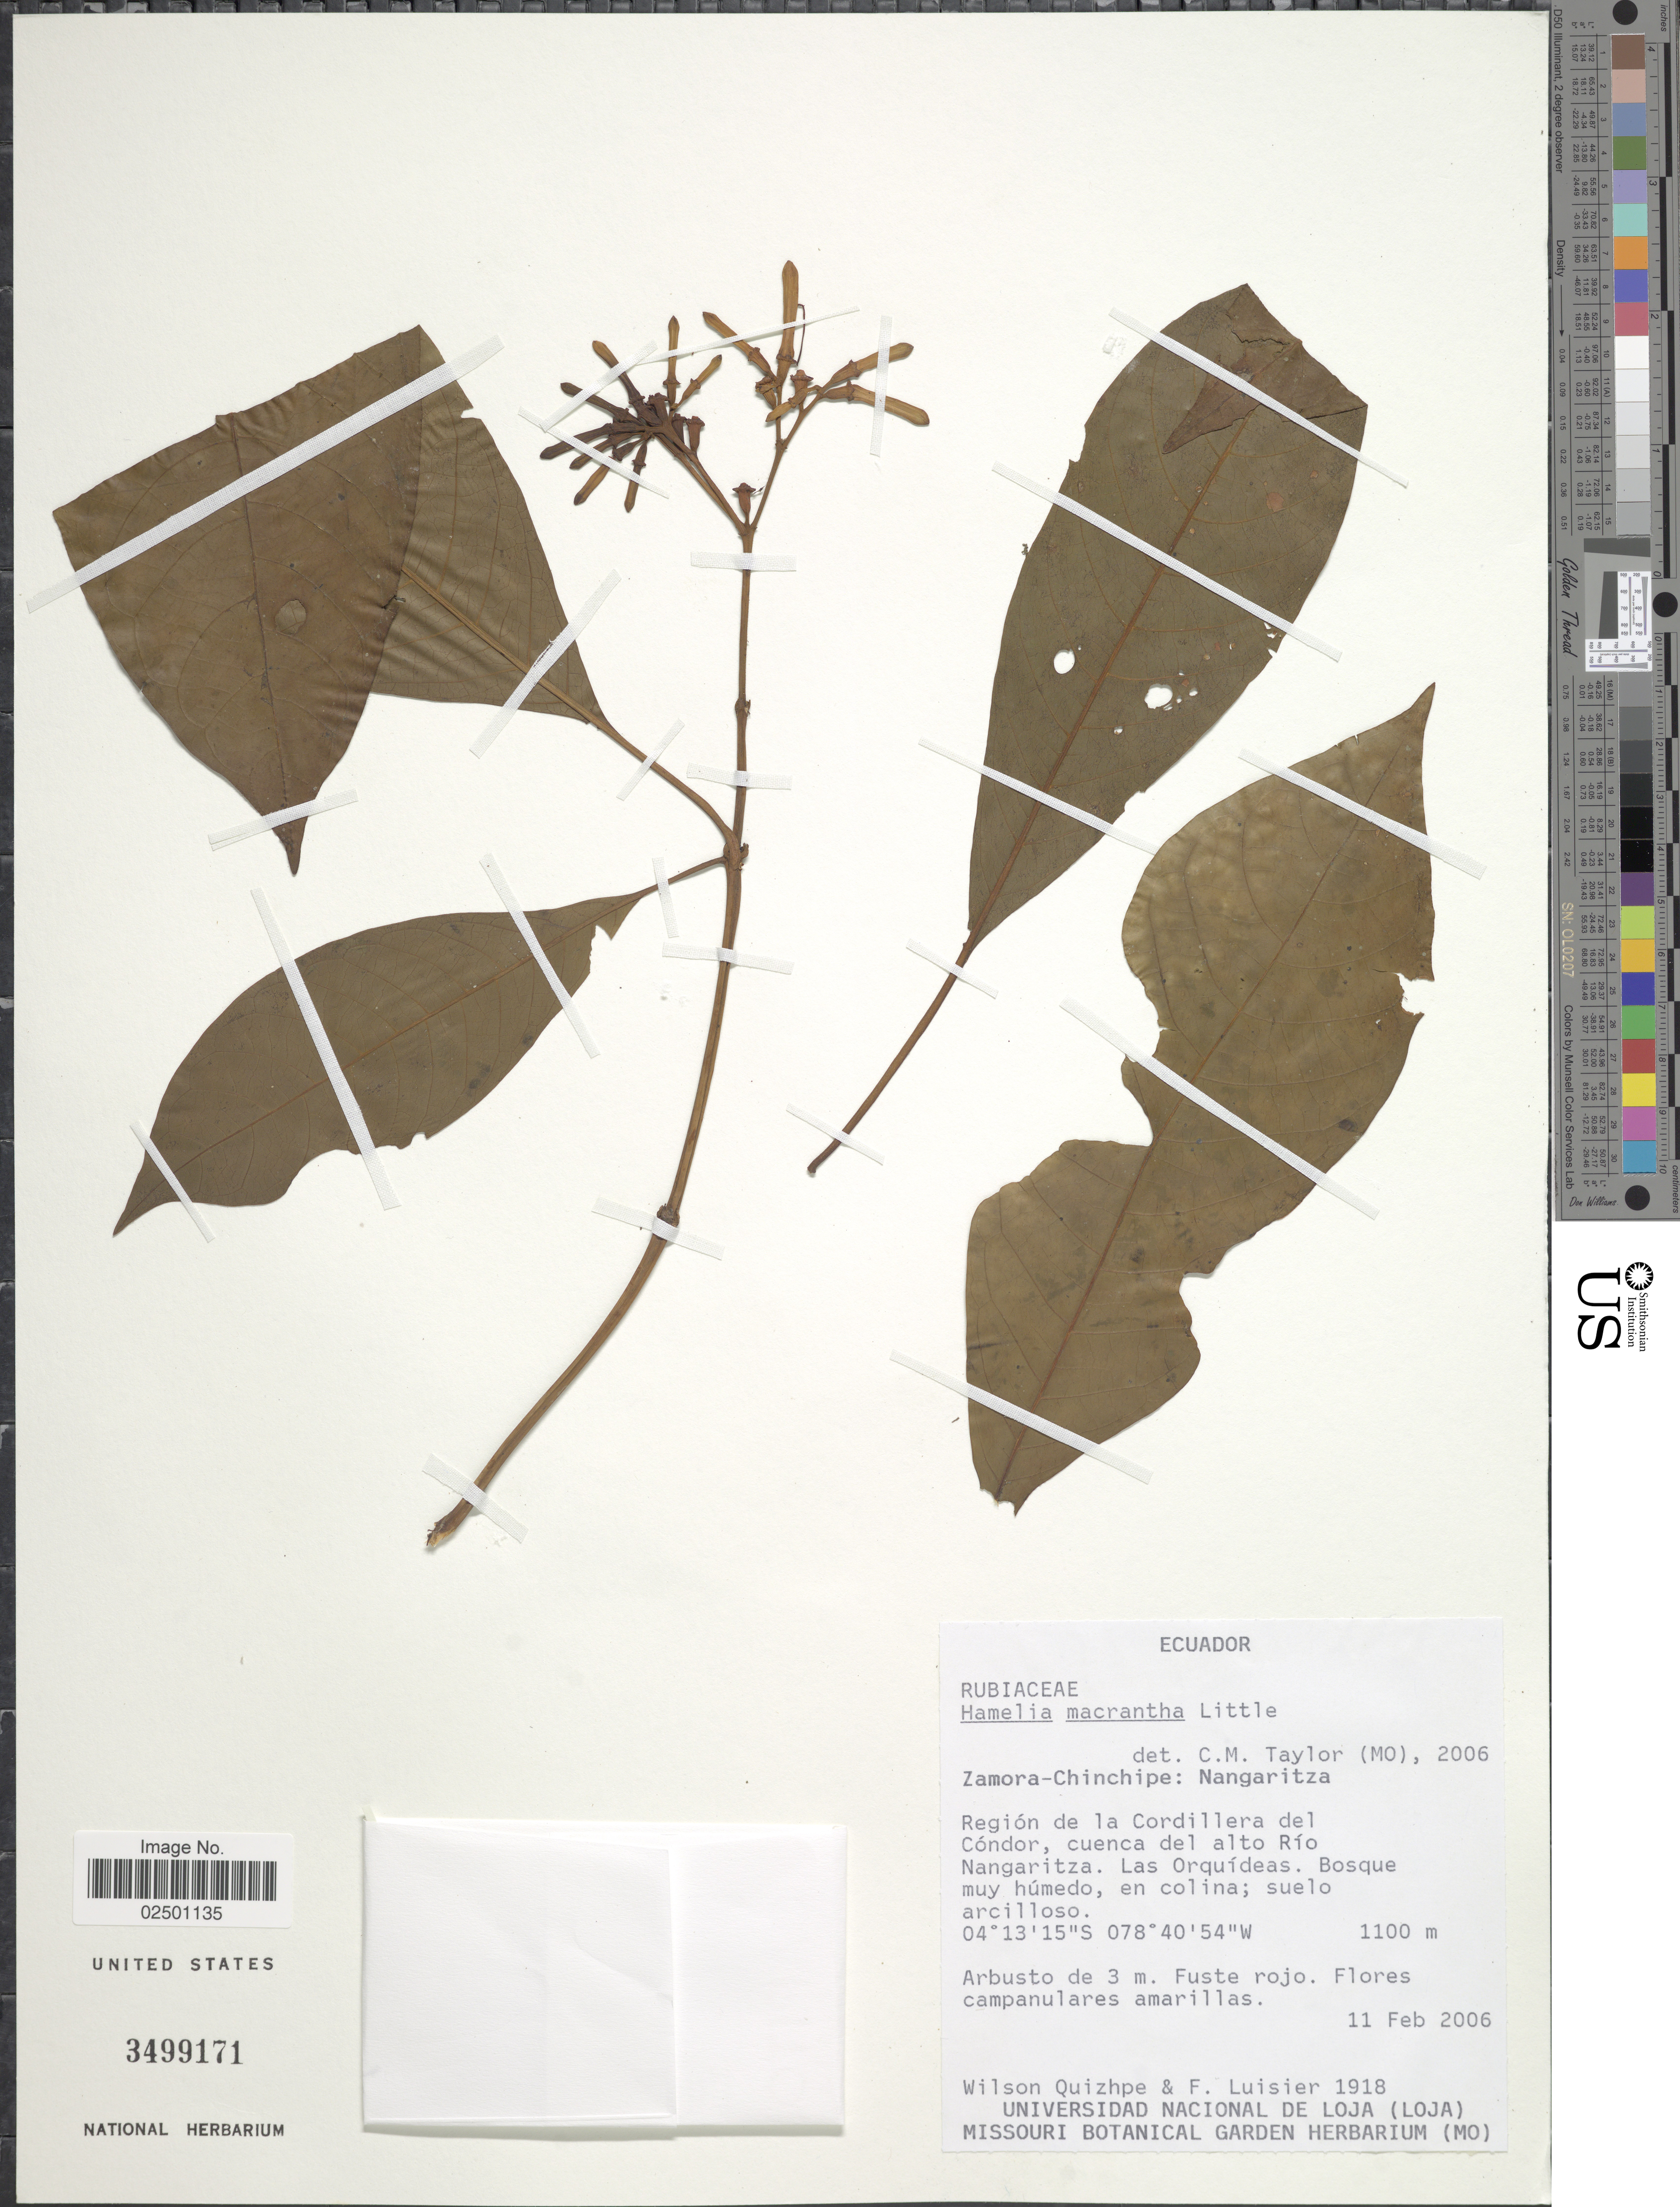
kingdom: Plantae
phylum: Tracheophyta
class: Magnoliopsida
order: Gentianales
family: Rubiaceae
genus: Hamelia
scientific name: Hamelia macrantha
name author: Little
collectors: W. Quizhpe & F. Luisier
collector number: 1918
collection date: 2006-02-11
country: Ecuador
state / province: Zamora-Chinchipe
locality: Zamora-Chinchipe: Nangaritza. Region de la Cordillera del Condor, cuenca del alto Rio Nangaritza. Las Orquideas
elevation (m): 1100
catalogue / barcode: US 3499171